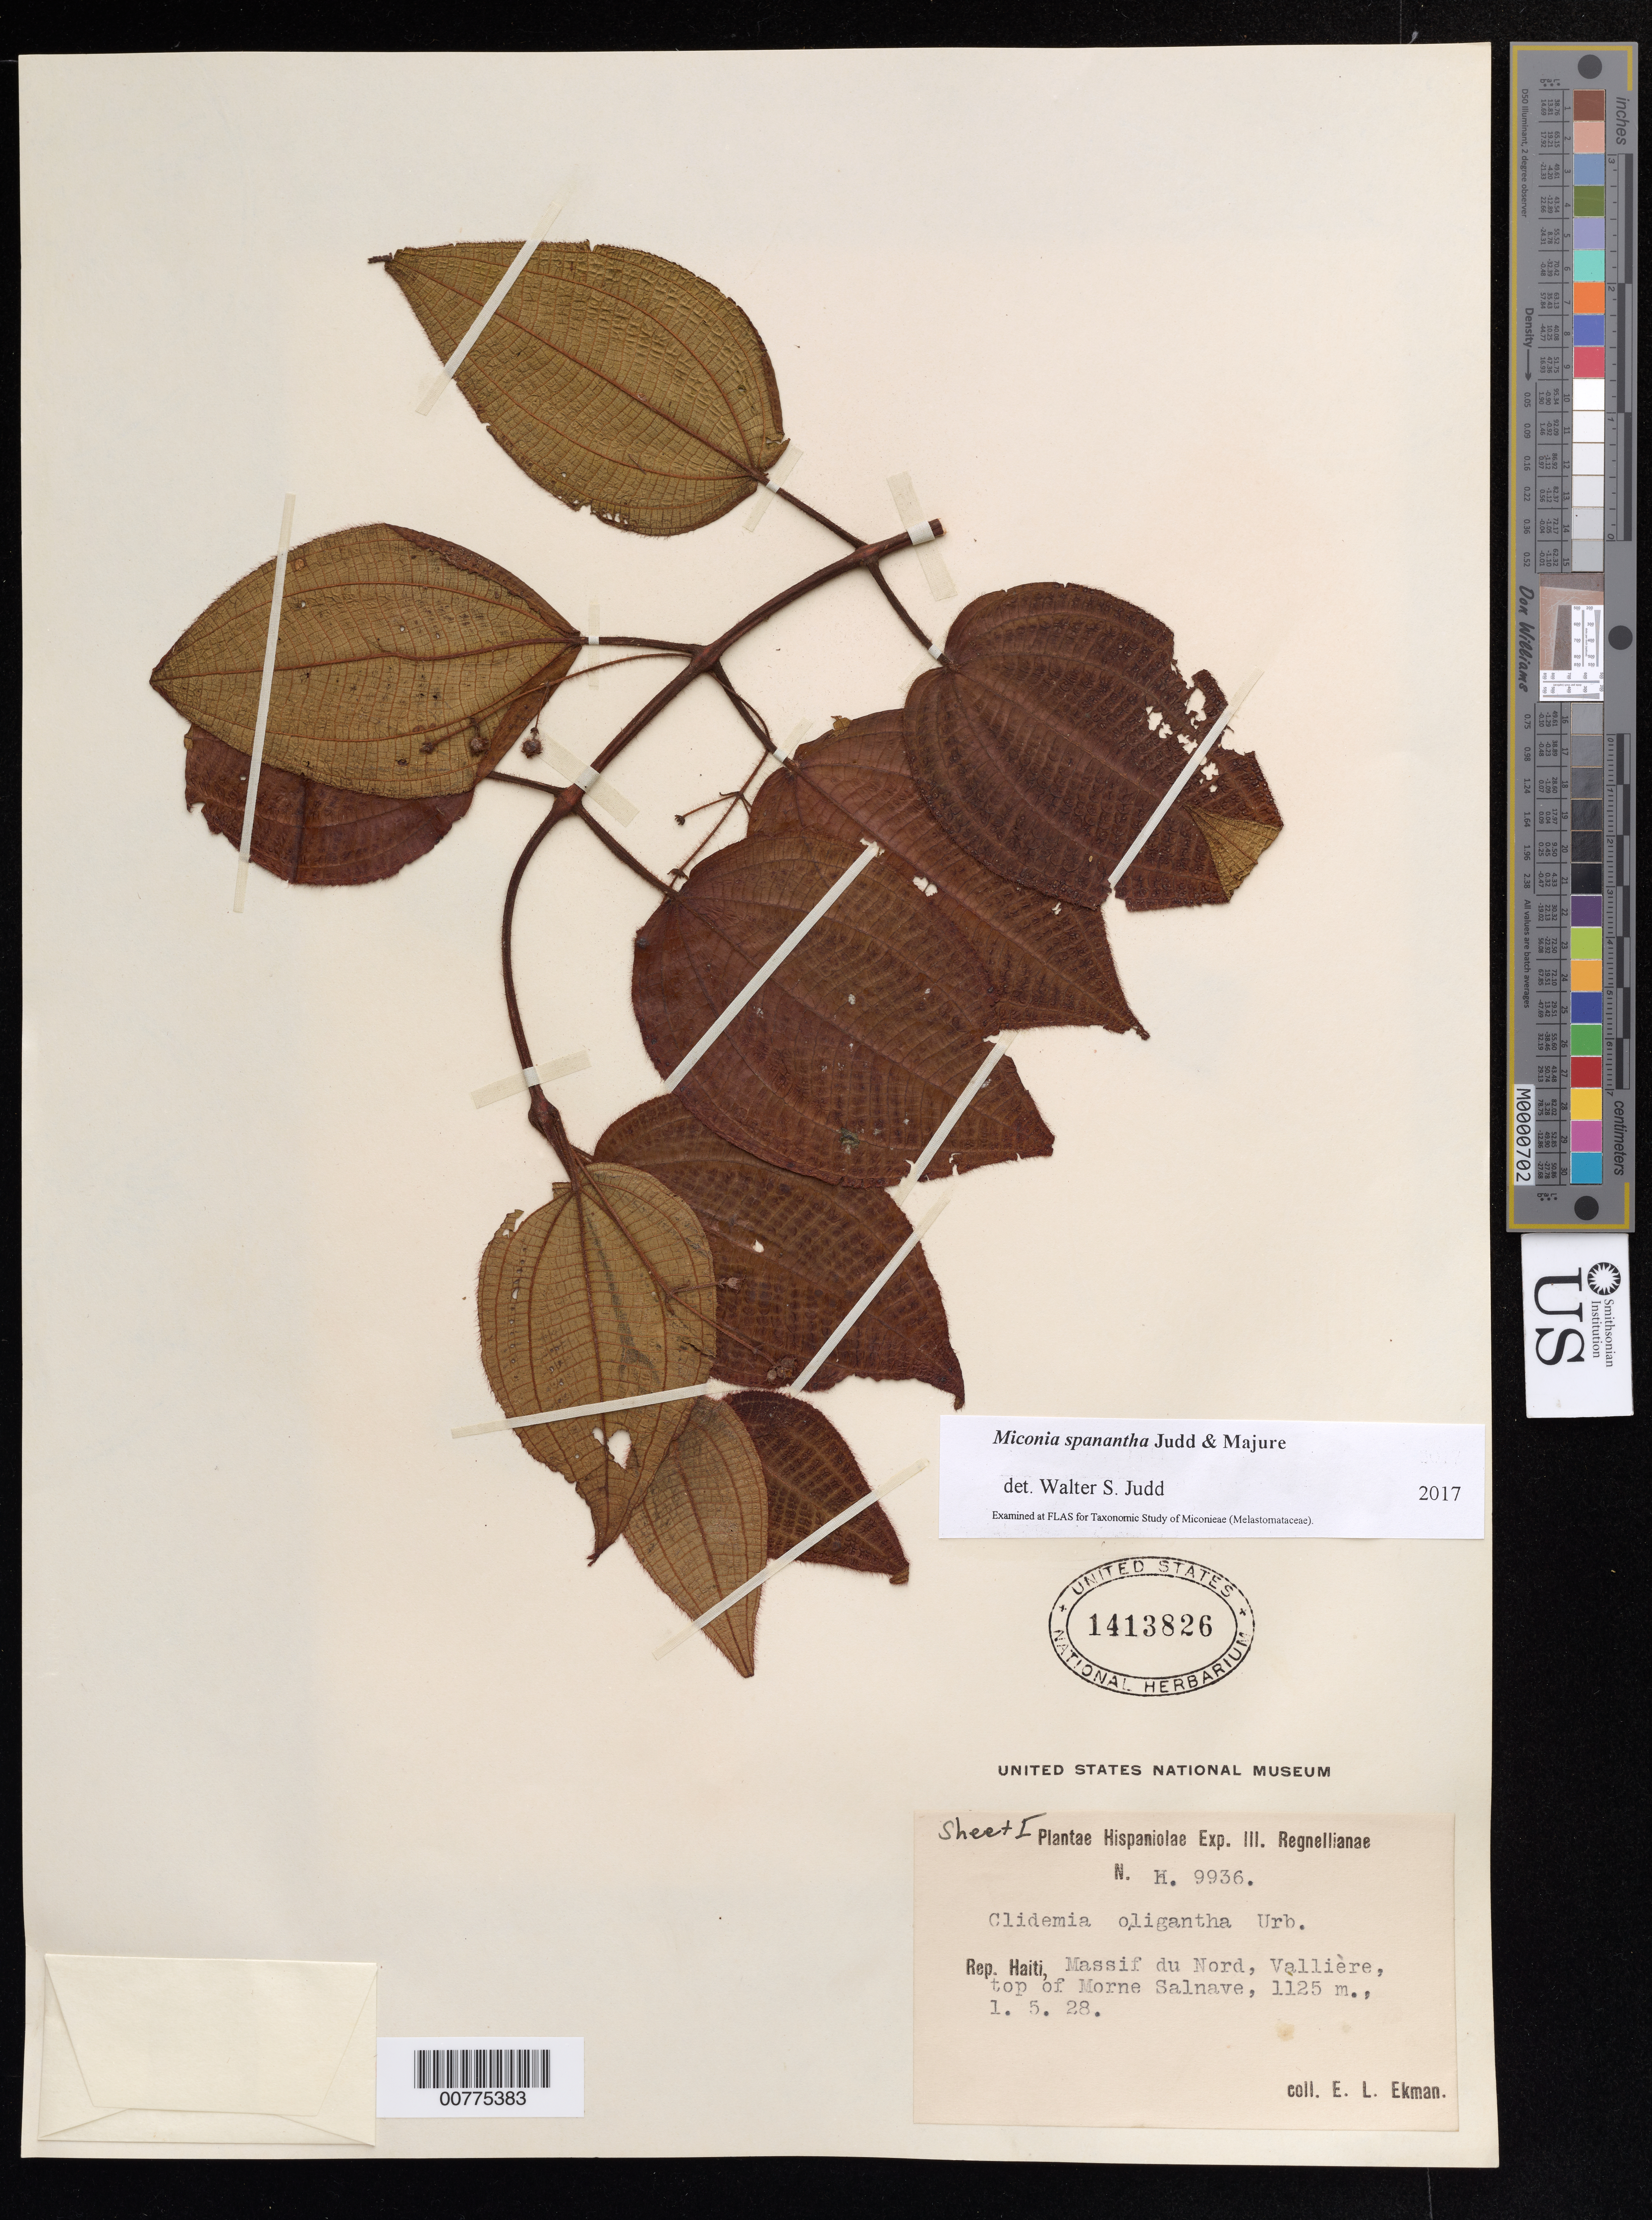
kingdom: Plantae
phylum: Tracheophyta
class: Magnoliopsida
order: Myrtales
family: Melastomataceae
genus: Miconia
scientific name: Miconia spanantha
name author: Judd & Majure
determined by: Judd, Walter S.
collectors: E. L. Ekman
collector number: H 9936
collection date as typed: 01 May 1928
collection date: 1928-05-01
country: Haiti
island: Hispaniola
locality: Massif du Nord, Vallière, top of Morne Salnave.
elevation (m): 1125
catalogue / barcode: US 1413826